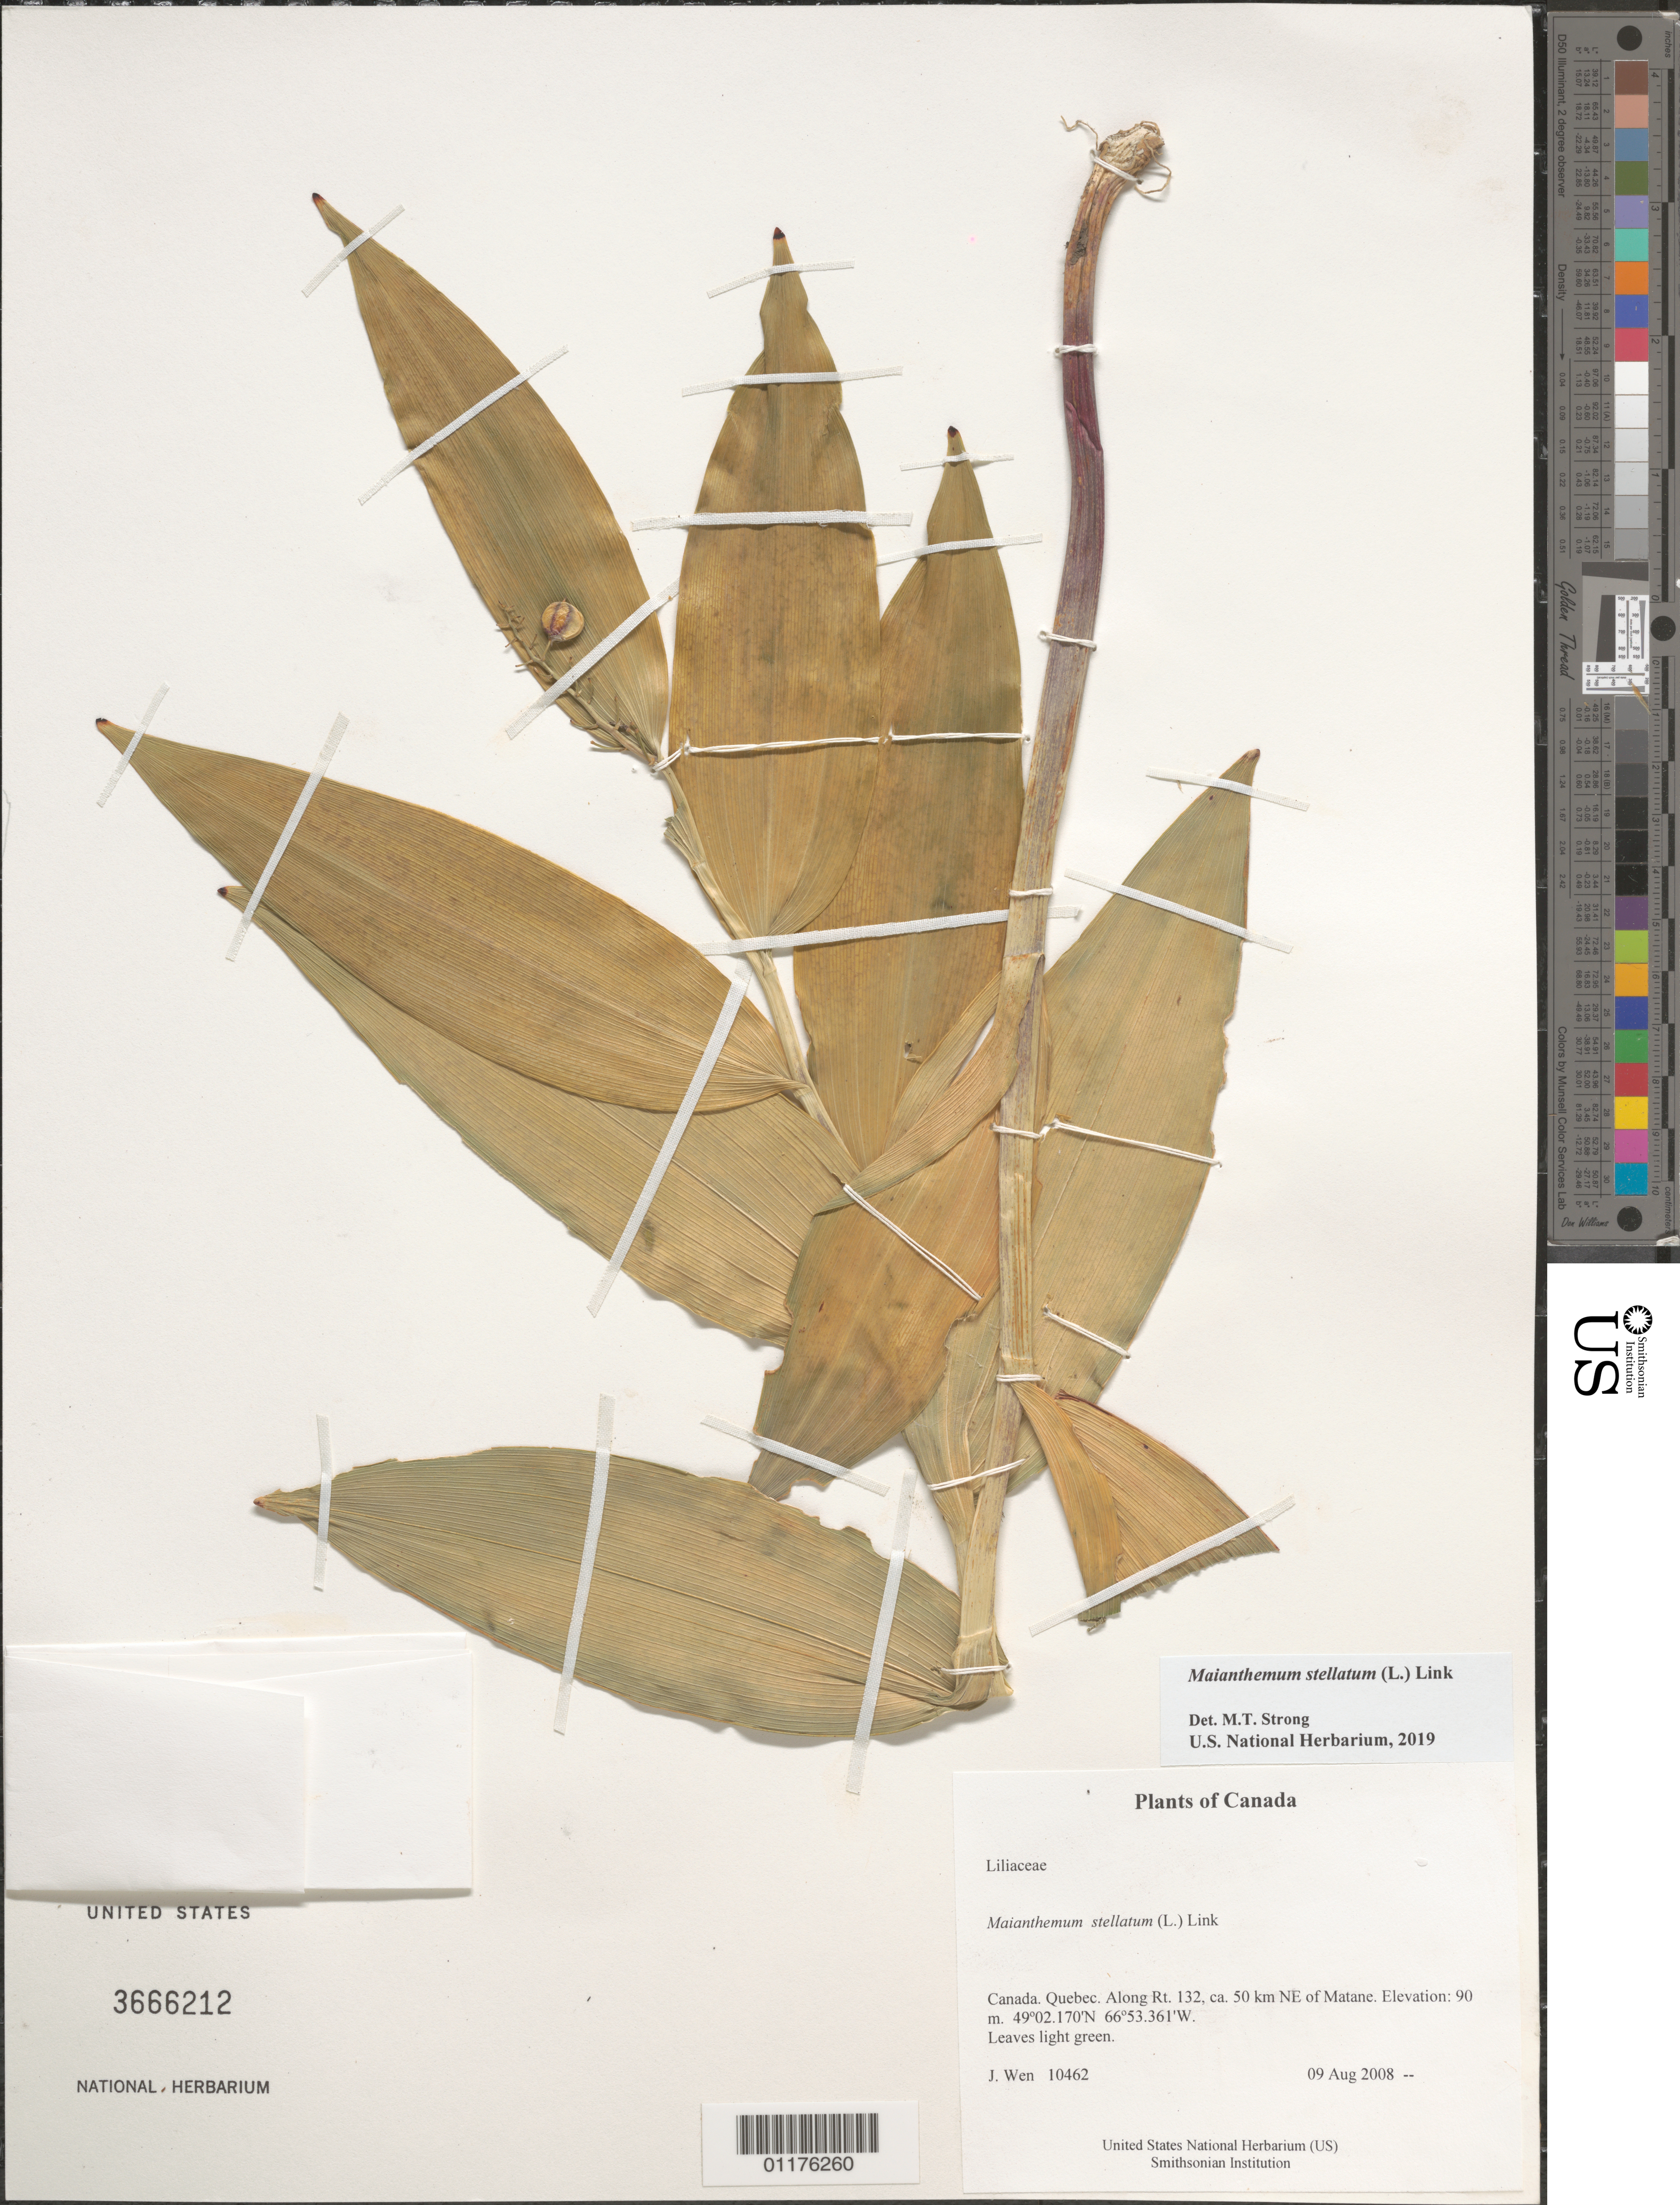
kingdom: Plantae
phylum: Tracheophyta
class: Liliopsida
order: Asparagales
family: Asparagaceae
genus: Maianthemum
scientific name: Maianthemum stellatum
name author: (L.) Link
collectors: J. Wen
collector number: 10462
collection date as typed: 09 Aug 2008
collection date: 2008-08-09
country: Canada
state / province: Quebec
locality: Along Rt. 132, ca. 50 km NE of Matane.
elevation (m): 90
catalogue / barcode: US 3666212